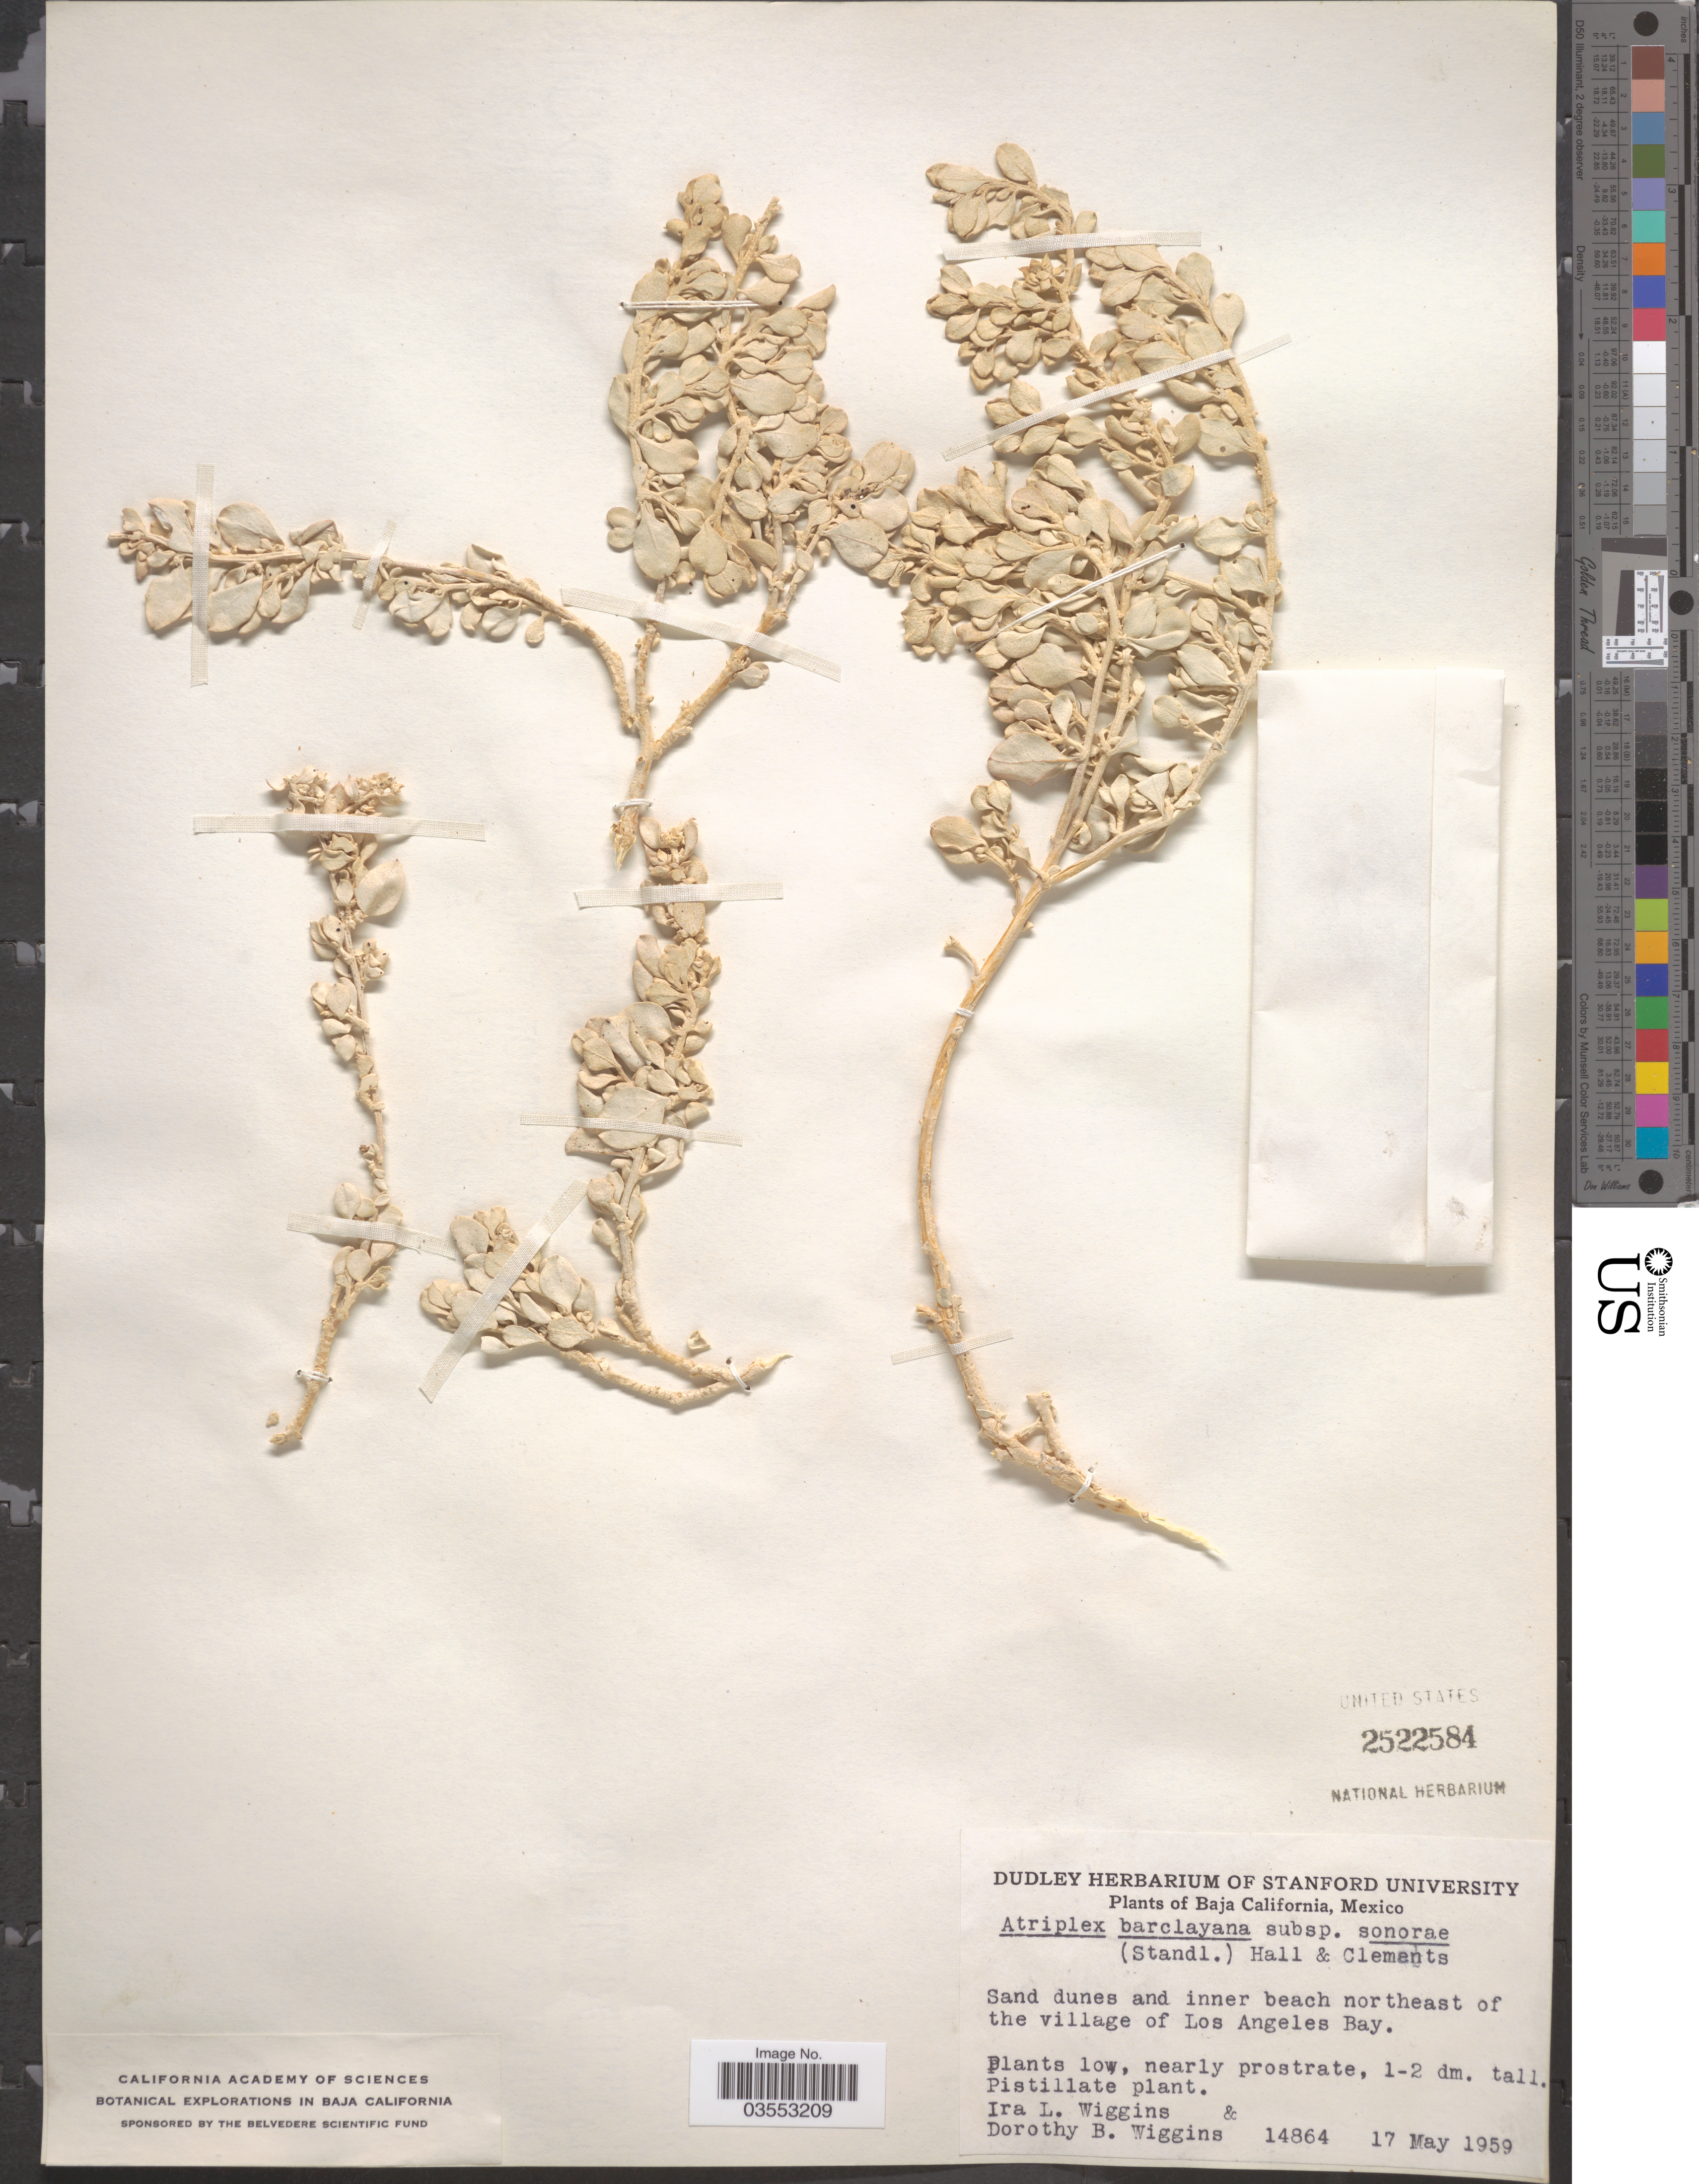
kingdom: Plantae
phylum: Tracheophyta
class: Magnoliopsida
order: Caryophyllales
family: Amaranthaceae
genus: Atriplex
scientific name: Atriplex barclayana subsp. sonorae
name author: (Standl.) H.M. Hall & Clem.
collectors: D. B. Wiggins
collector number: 14864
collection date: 1959-05-17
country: Mexico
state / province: Baja California Norte / Baja California Sur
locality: Sand dunes and inner beach northeast of the village of Los Angeles Bay.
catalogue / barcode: US 2522584